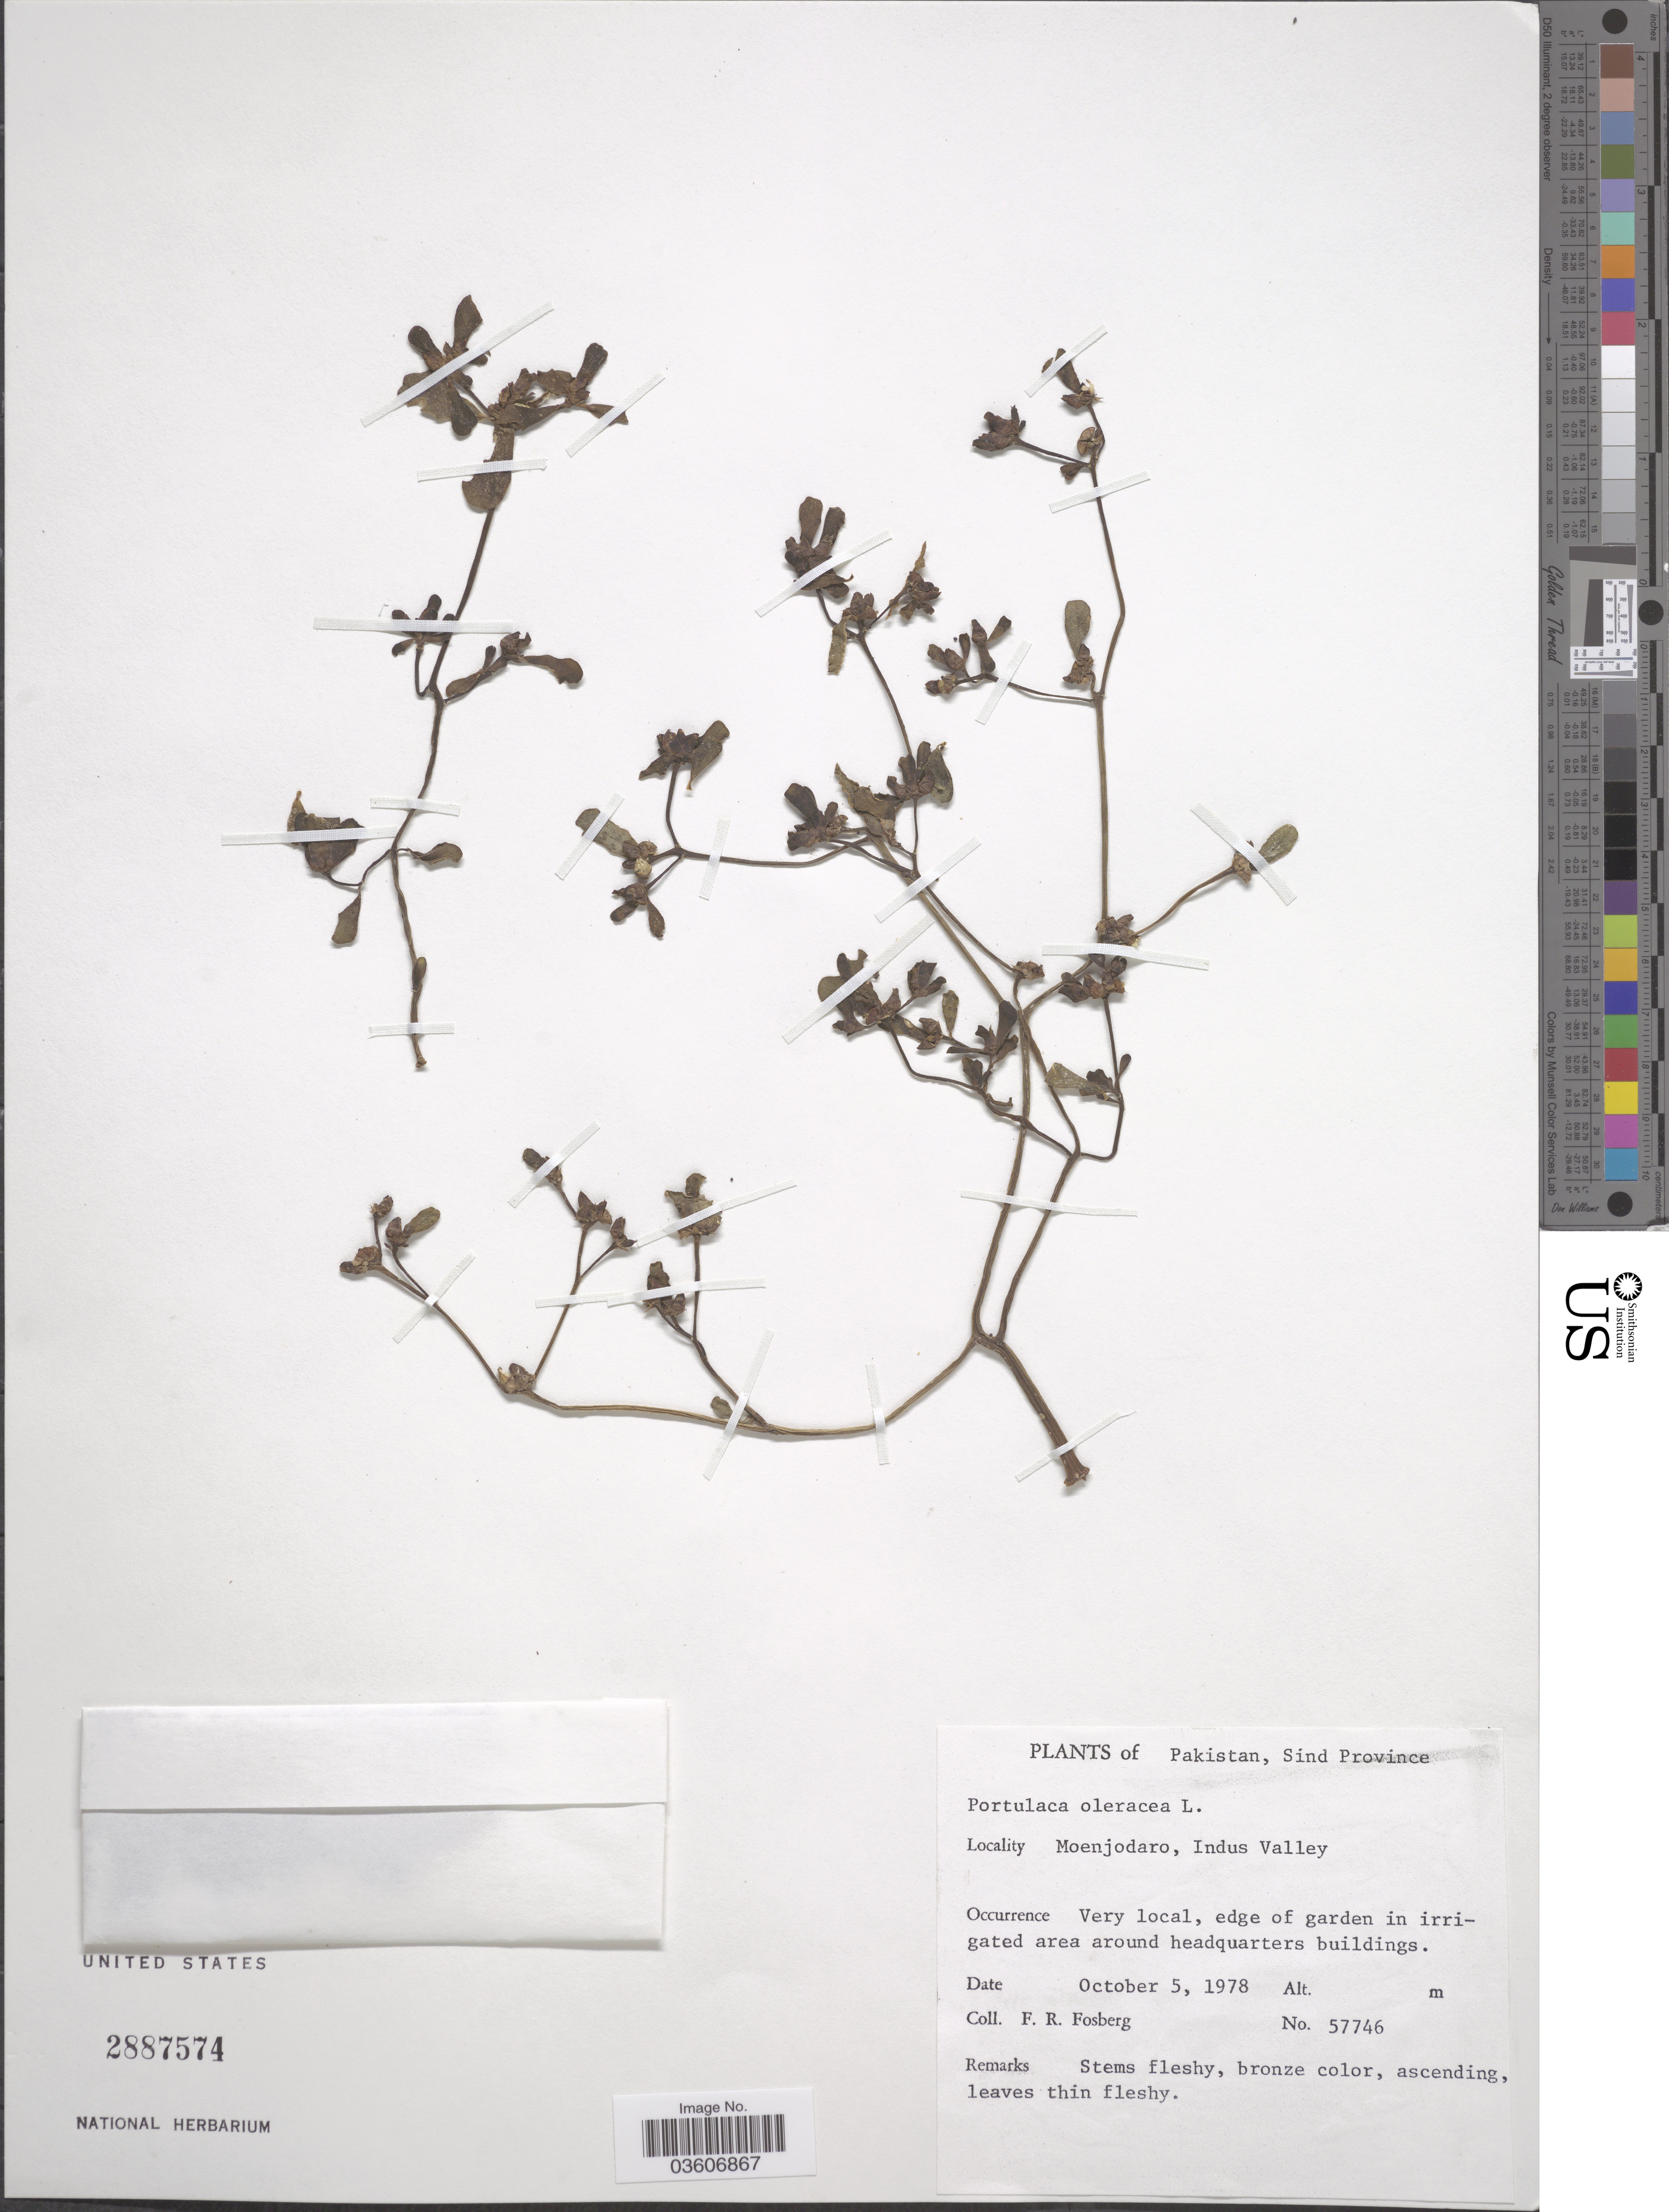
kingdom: Plantae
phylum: Tracheophyta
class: Magnoliopsida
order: Caryophyllales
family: Portulacaceae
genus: Portulaca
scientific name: Portulaca oleracea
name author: L.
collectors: F. R. Fosberg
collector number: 57746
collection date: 1978-10-05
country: Pakistan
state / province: Sindh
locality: Sind Province. Moenjodaro, Indus Valley.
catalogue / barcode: US 2887574